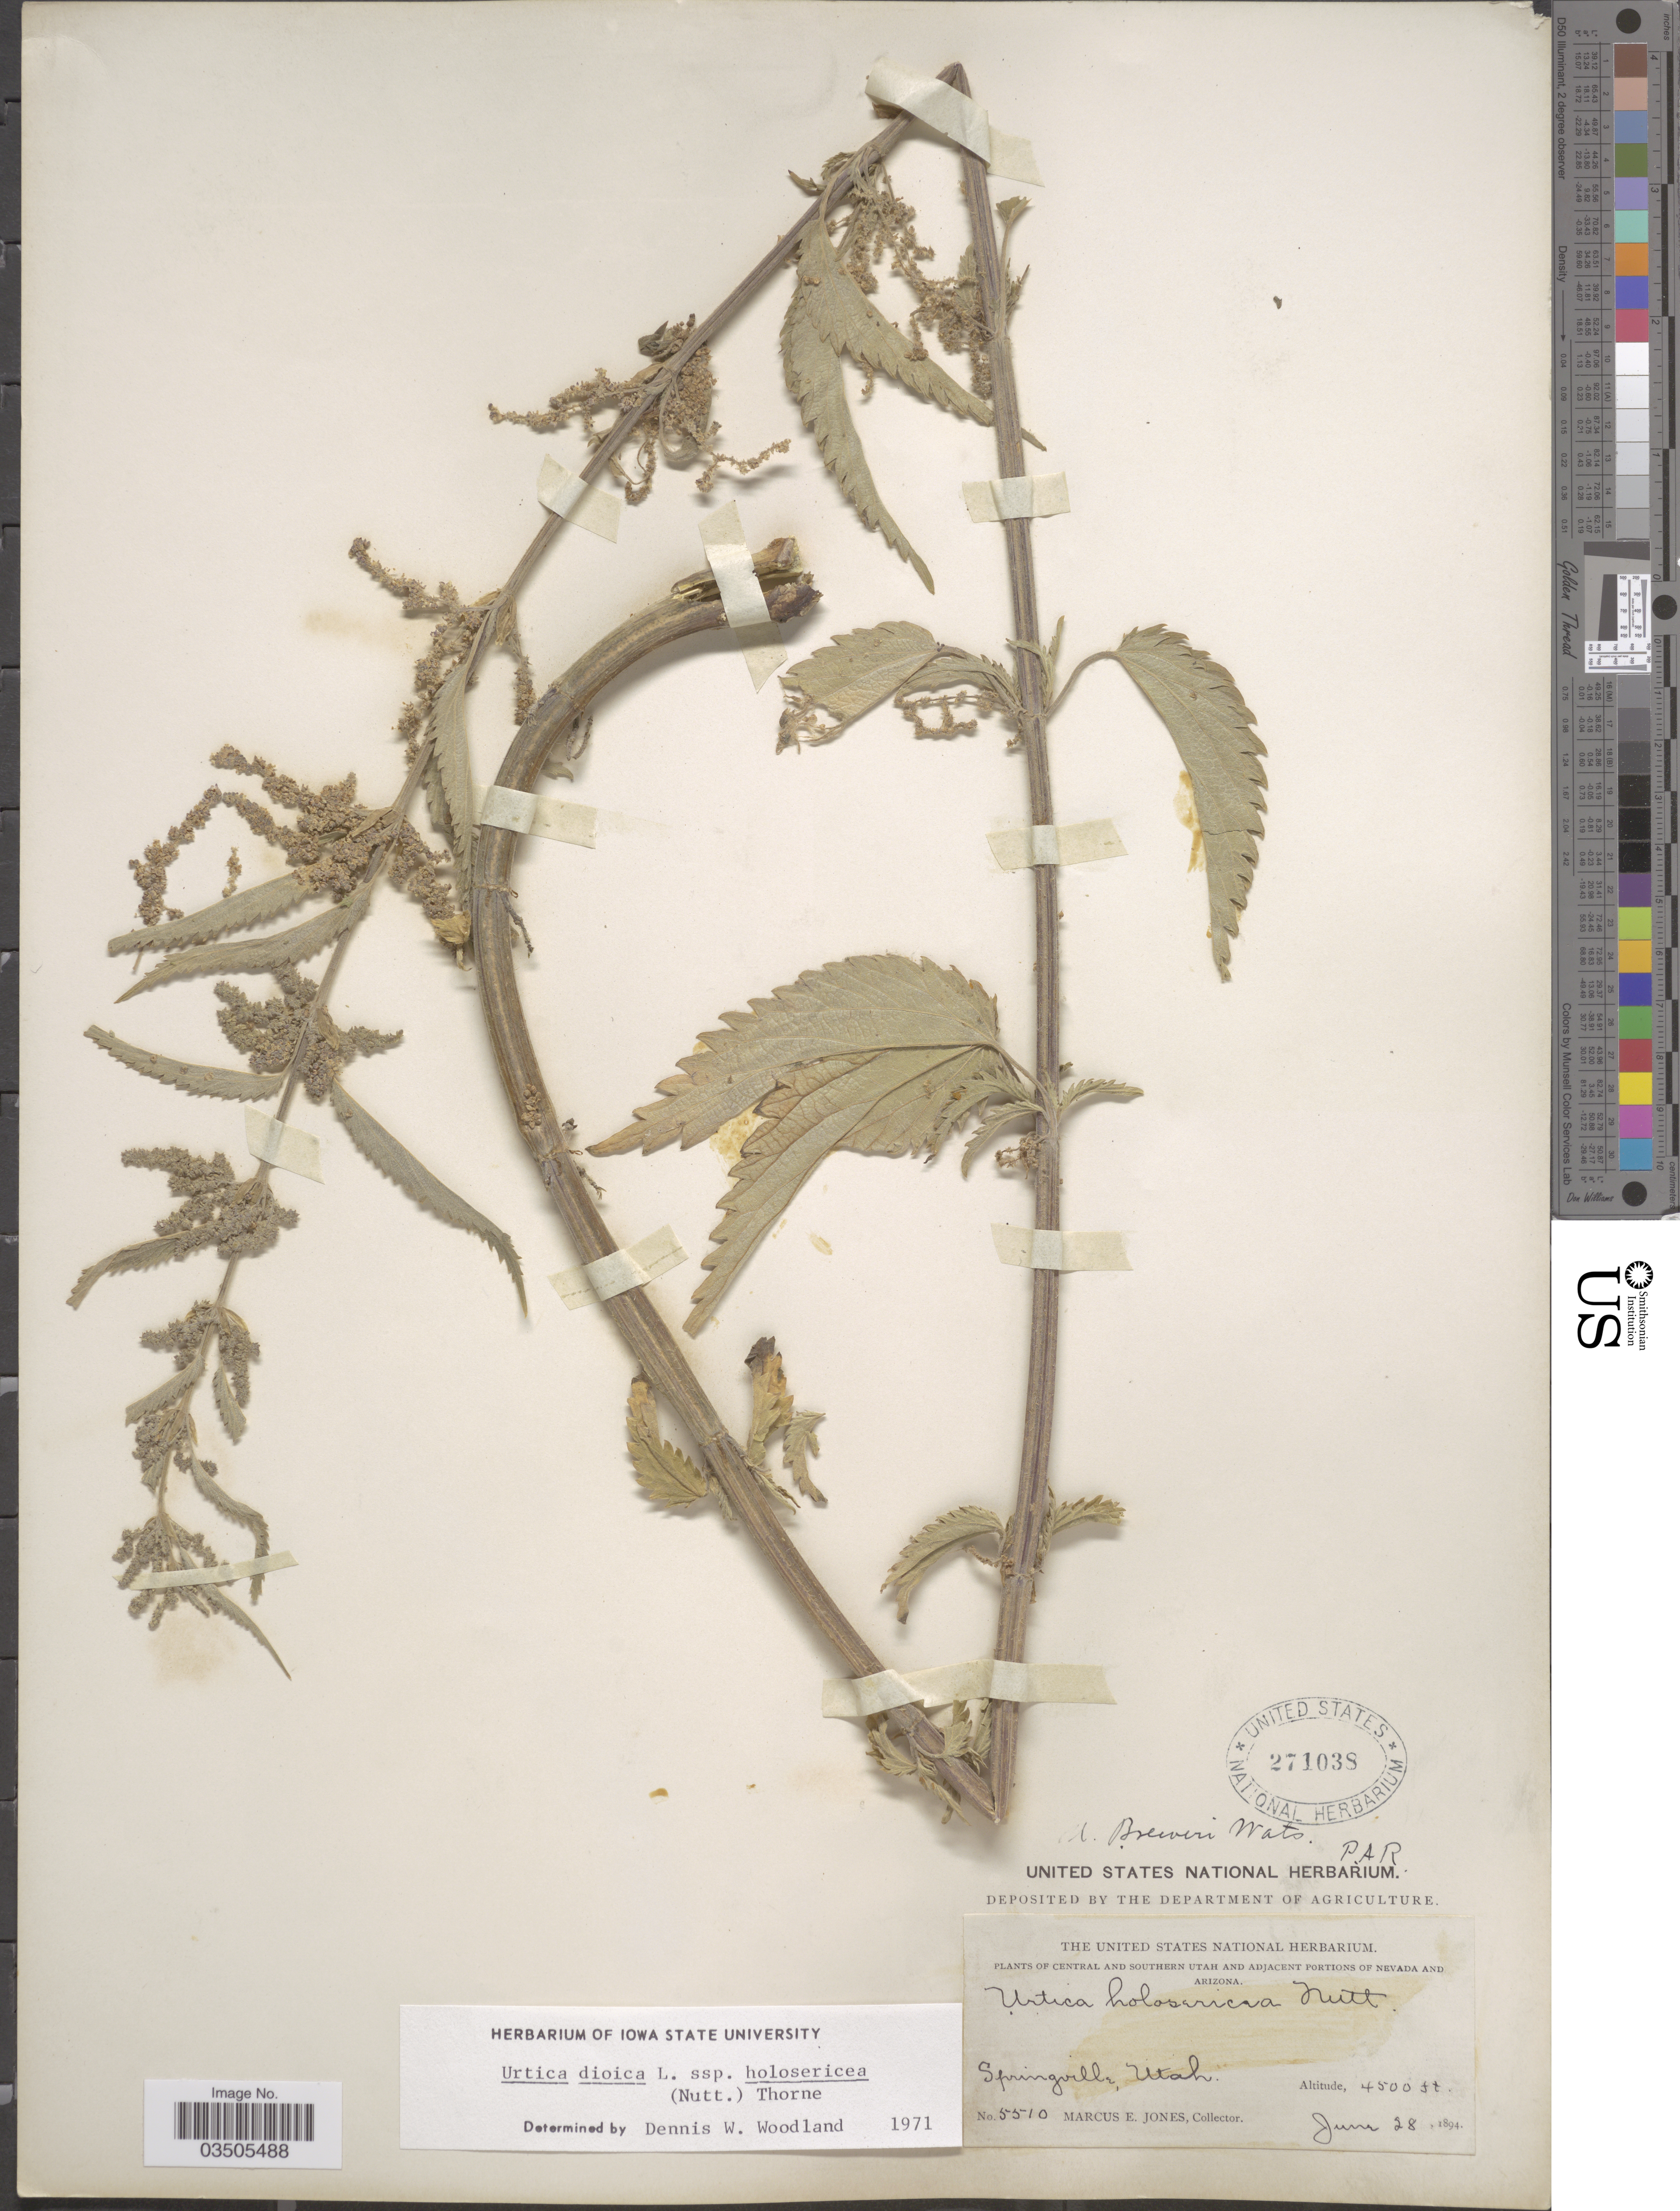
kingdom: Plantae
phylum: Tracheophyta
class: Magnoliopsida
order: Rosales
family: Urticaceae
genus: Urtica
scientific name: Urtica dioica subsp. holosericea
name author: (Nutt.) Thorne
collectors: M. E. Jones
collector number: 5510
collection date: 1894-06-28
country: United States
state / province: Utah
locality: Central and Southern Utah. Springville.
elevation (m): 1372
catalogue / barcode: US 271038